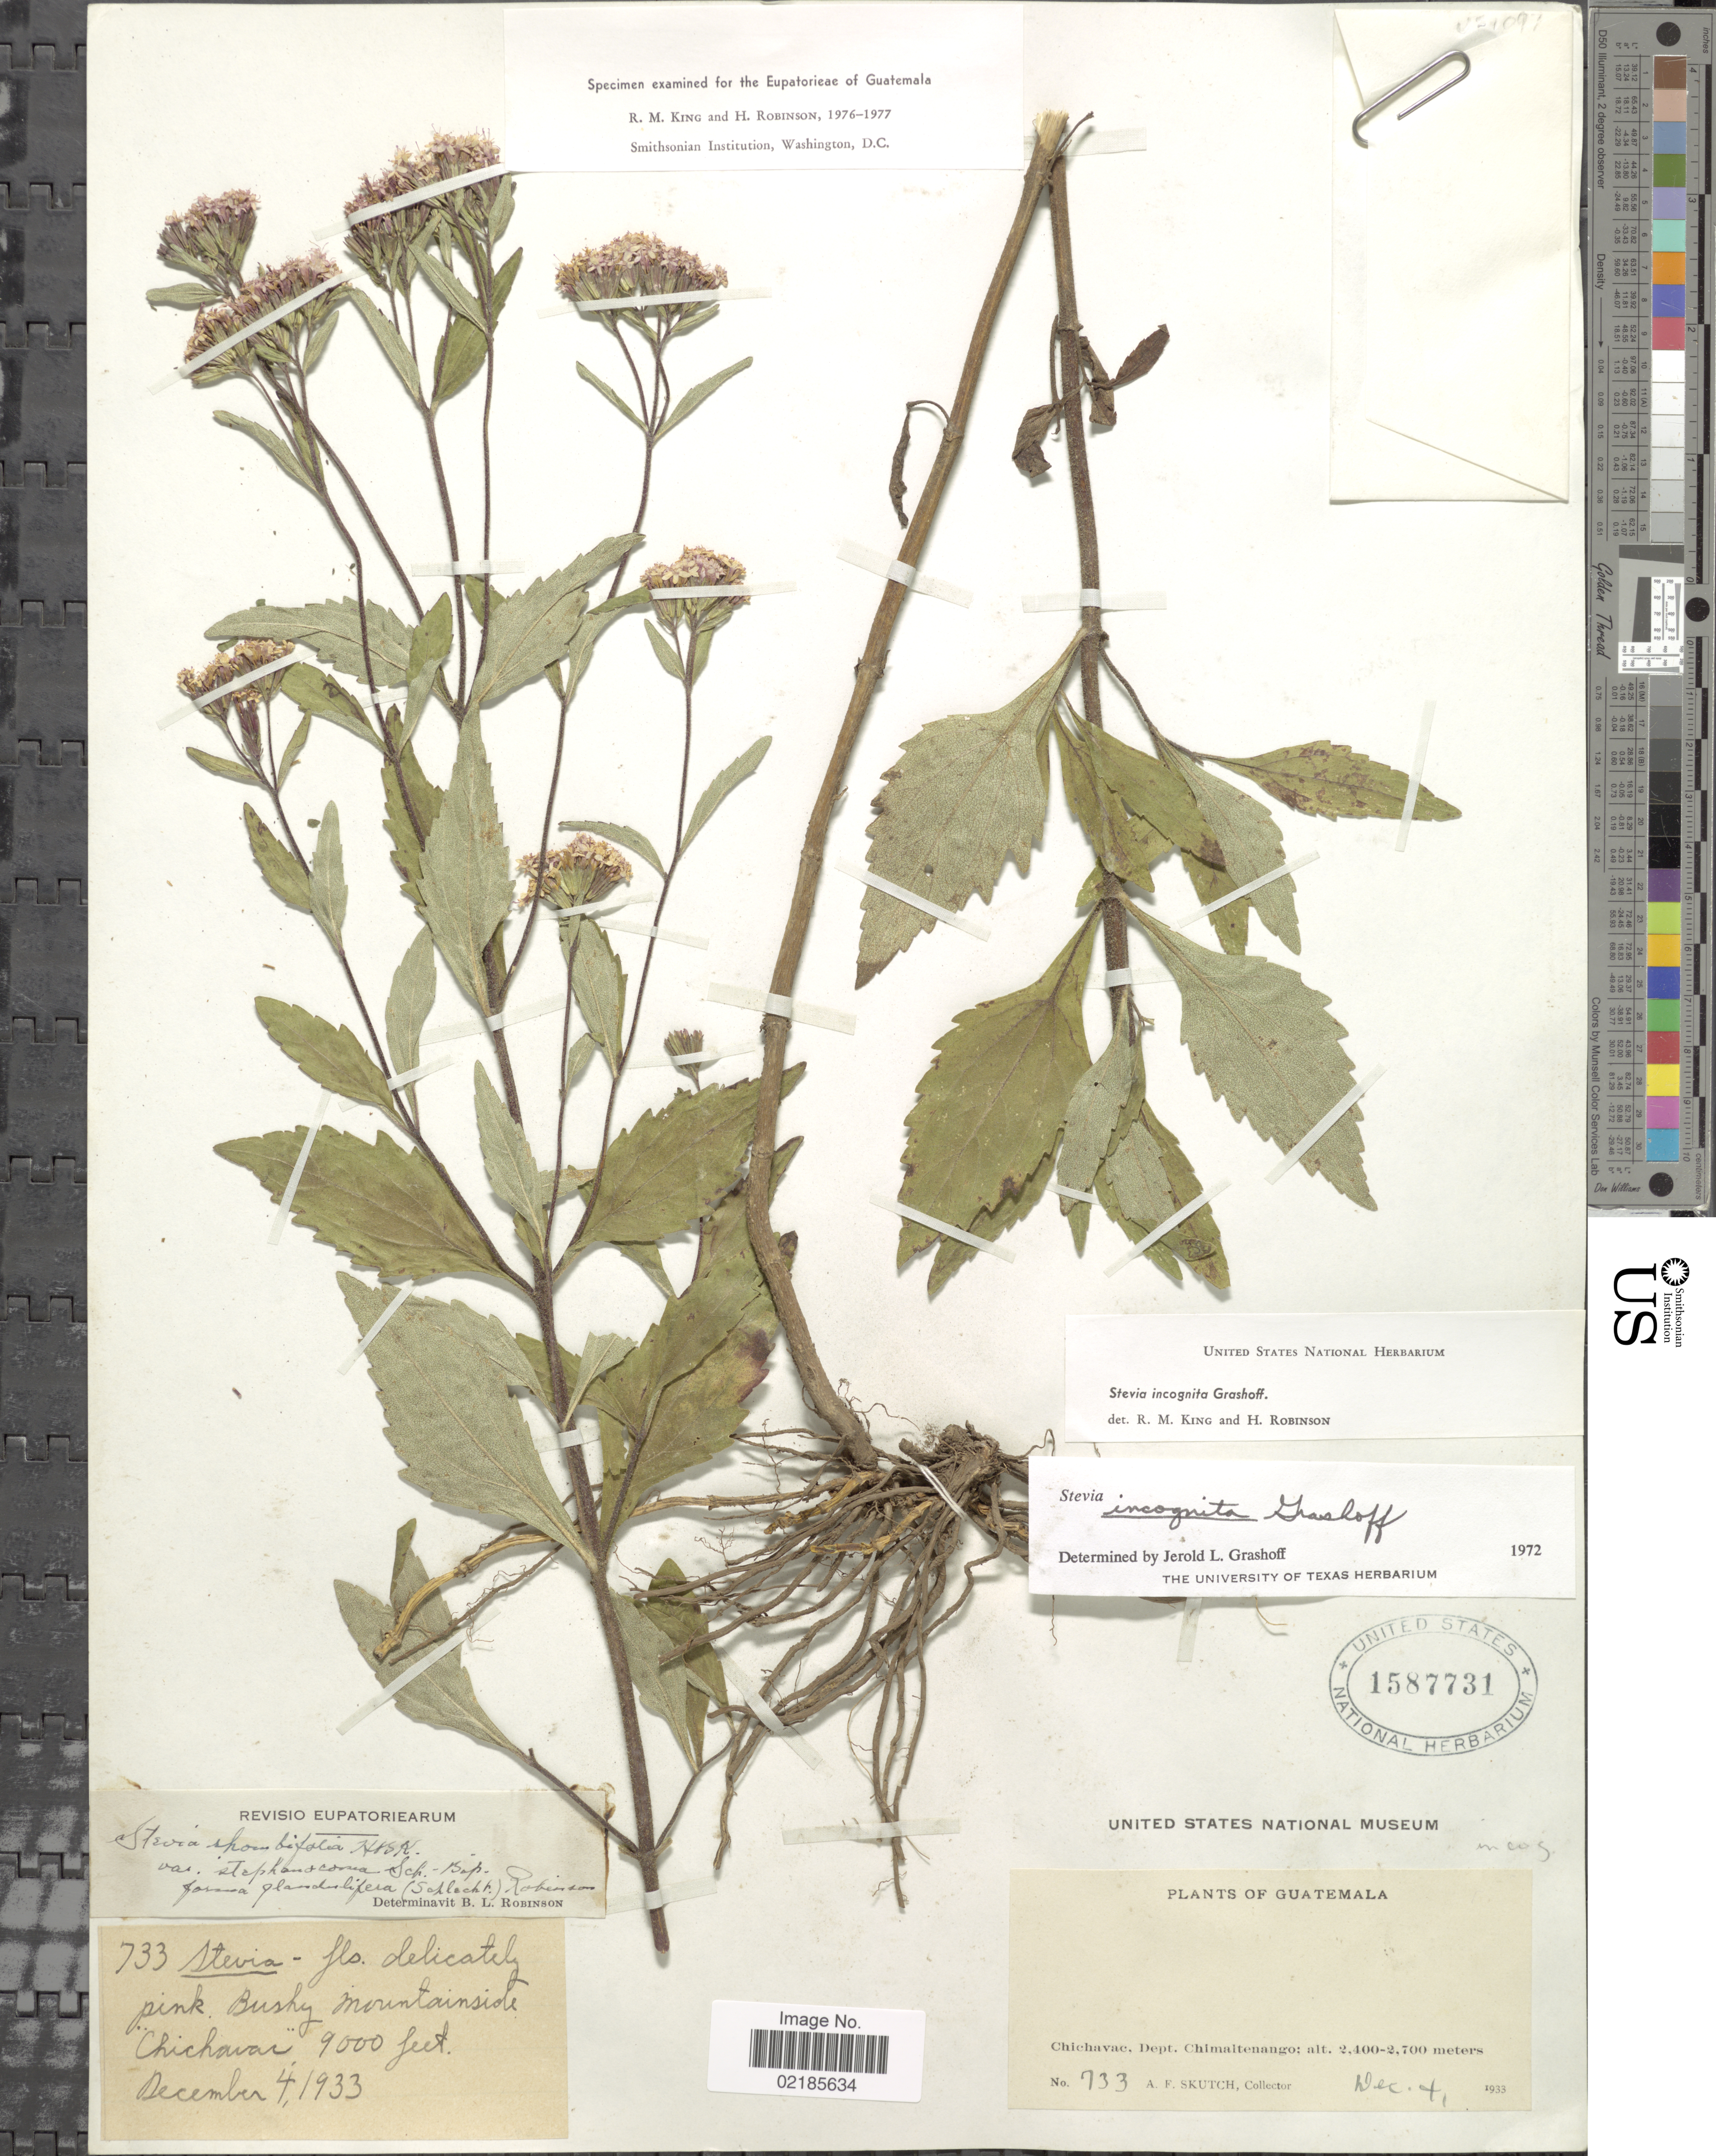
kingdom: Plantae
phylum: Tracheophyta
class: Magnoliopsida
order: Asterales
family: Asteraceae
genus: Stevia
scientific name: Stevia incognita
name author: Grashoff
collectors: A. F. Skutch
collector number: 733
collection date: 1933-12-04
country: Guatemala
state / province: Chimaltenango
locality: Chichavac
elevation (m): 2743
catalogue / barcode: US 1587731